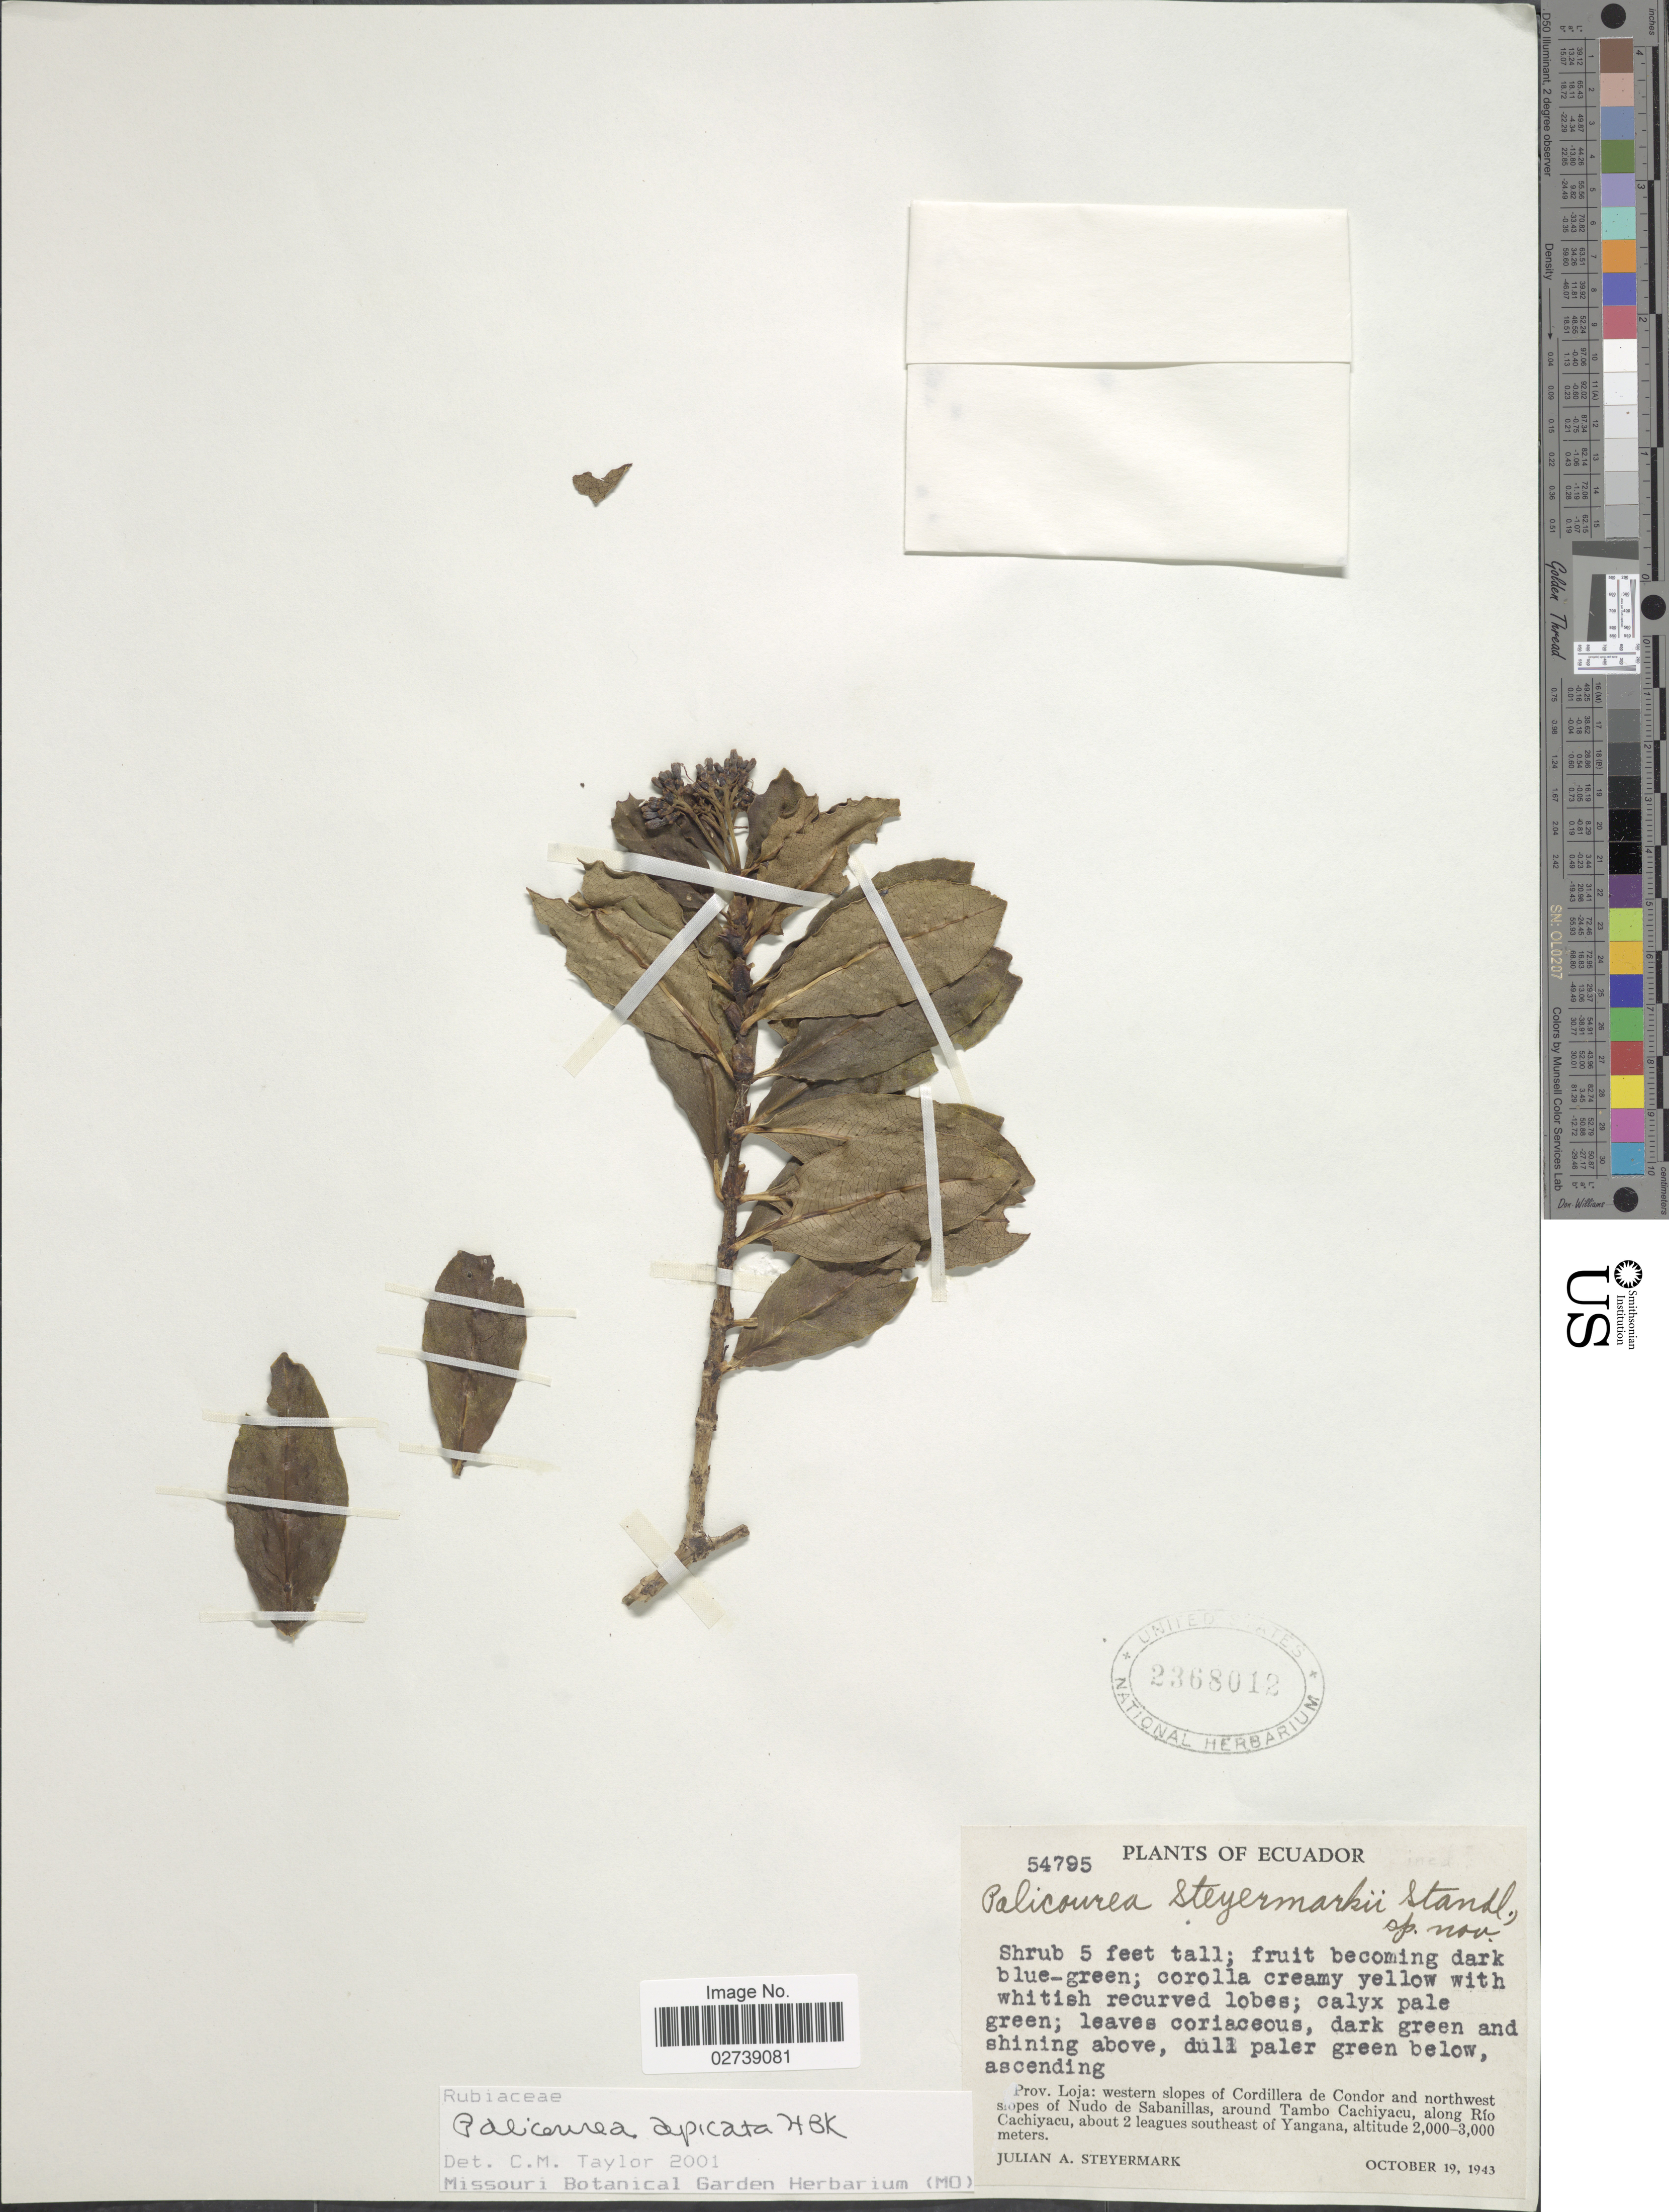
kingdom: Plantae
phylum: Tracheophyta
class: Magnoliopsida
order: Gentianales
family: Rubiaceae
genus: Palicourea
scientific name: Palicourea apicata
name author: Kunth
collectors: J. Steyermark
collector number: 54795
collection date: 1943-10-19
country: Ecuador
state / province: Loja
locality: Prov. Loja: western slopes of Cordillera de Condor and northwest slopes of Nudo de Sabanillas, around Tambo Cachiyacu, along Rio Cachiyacu, about 2 leagues southeast of Yangana.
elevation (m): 2000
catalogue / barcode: US 2368012